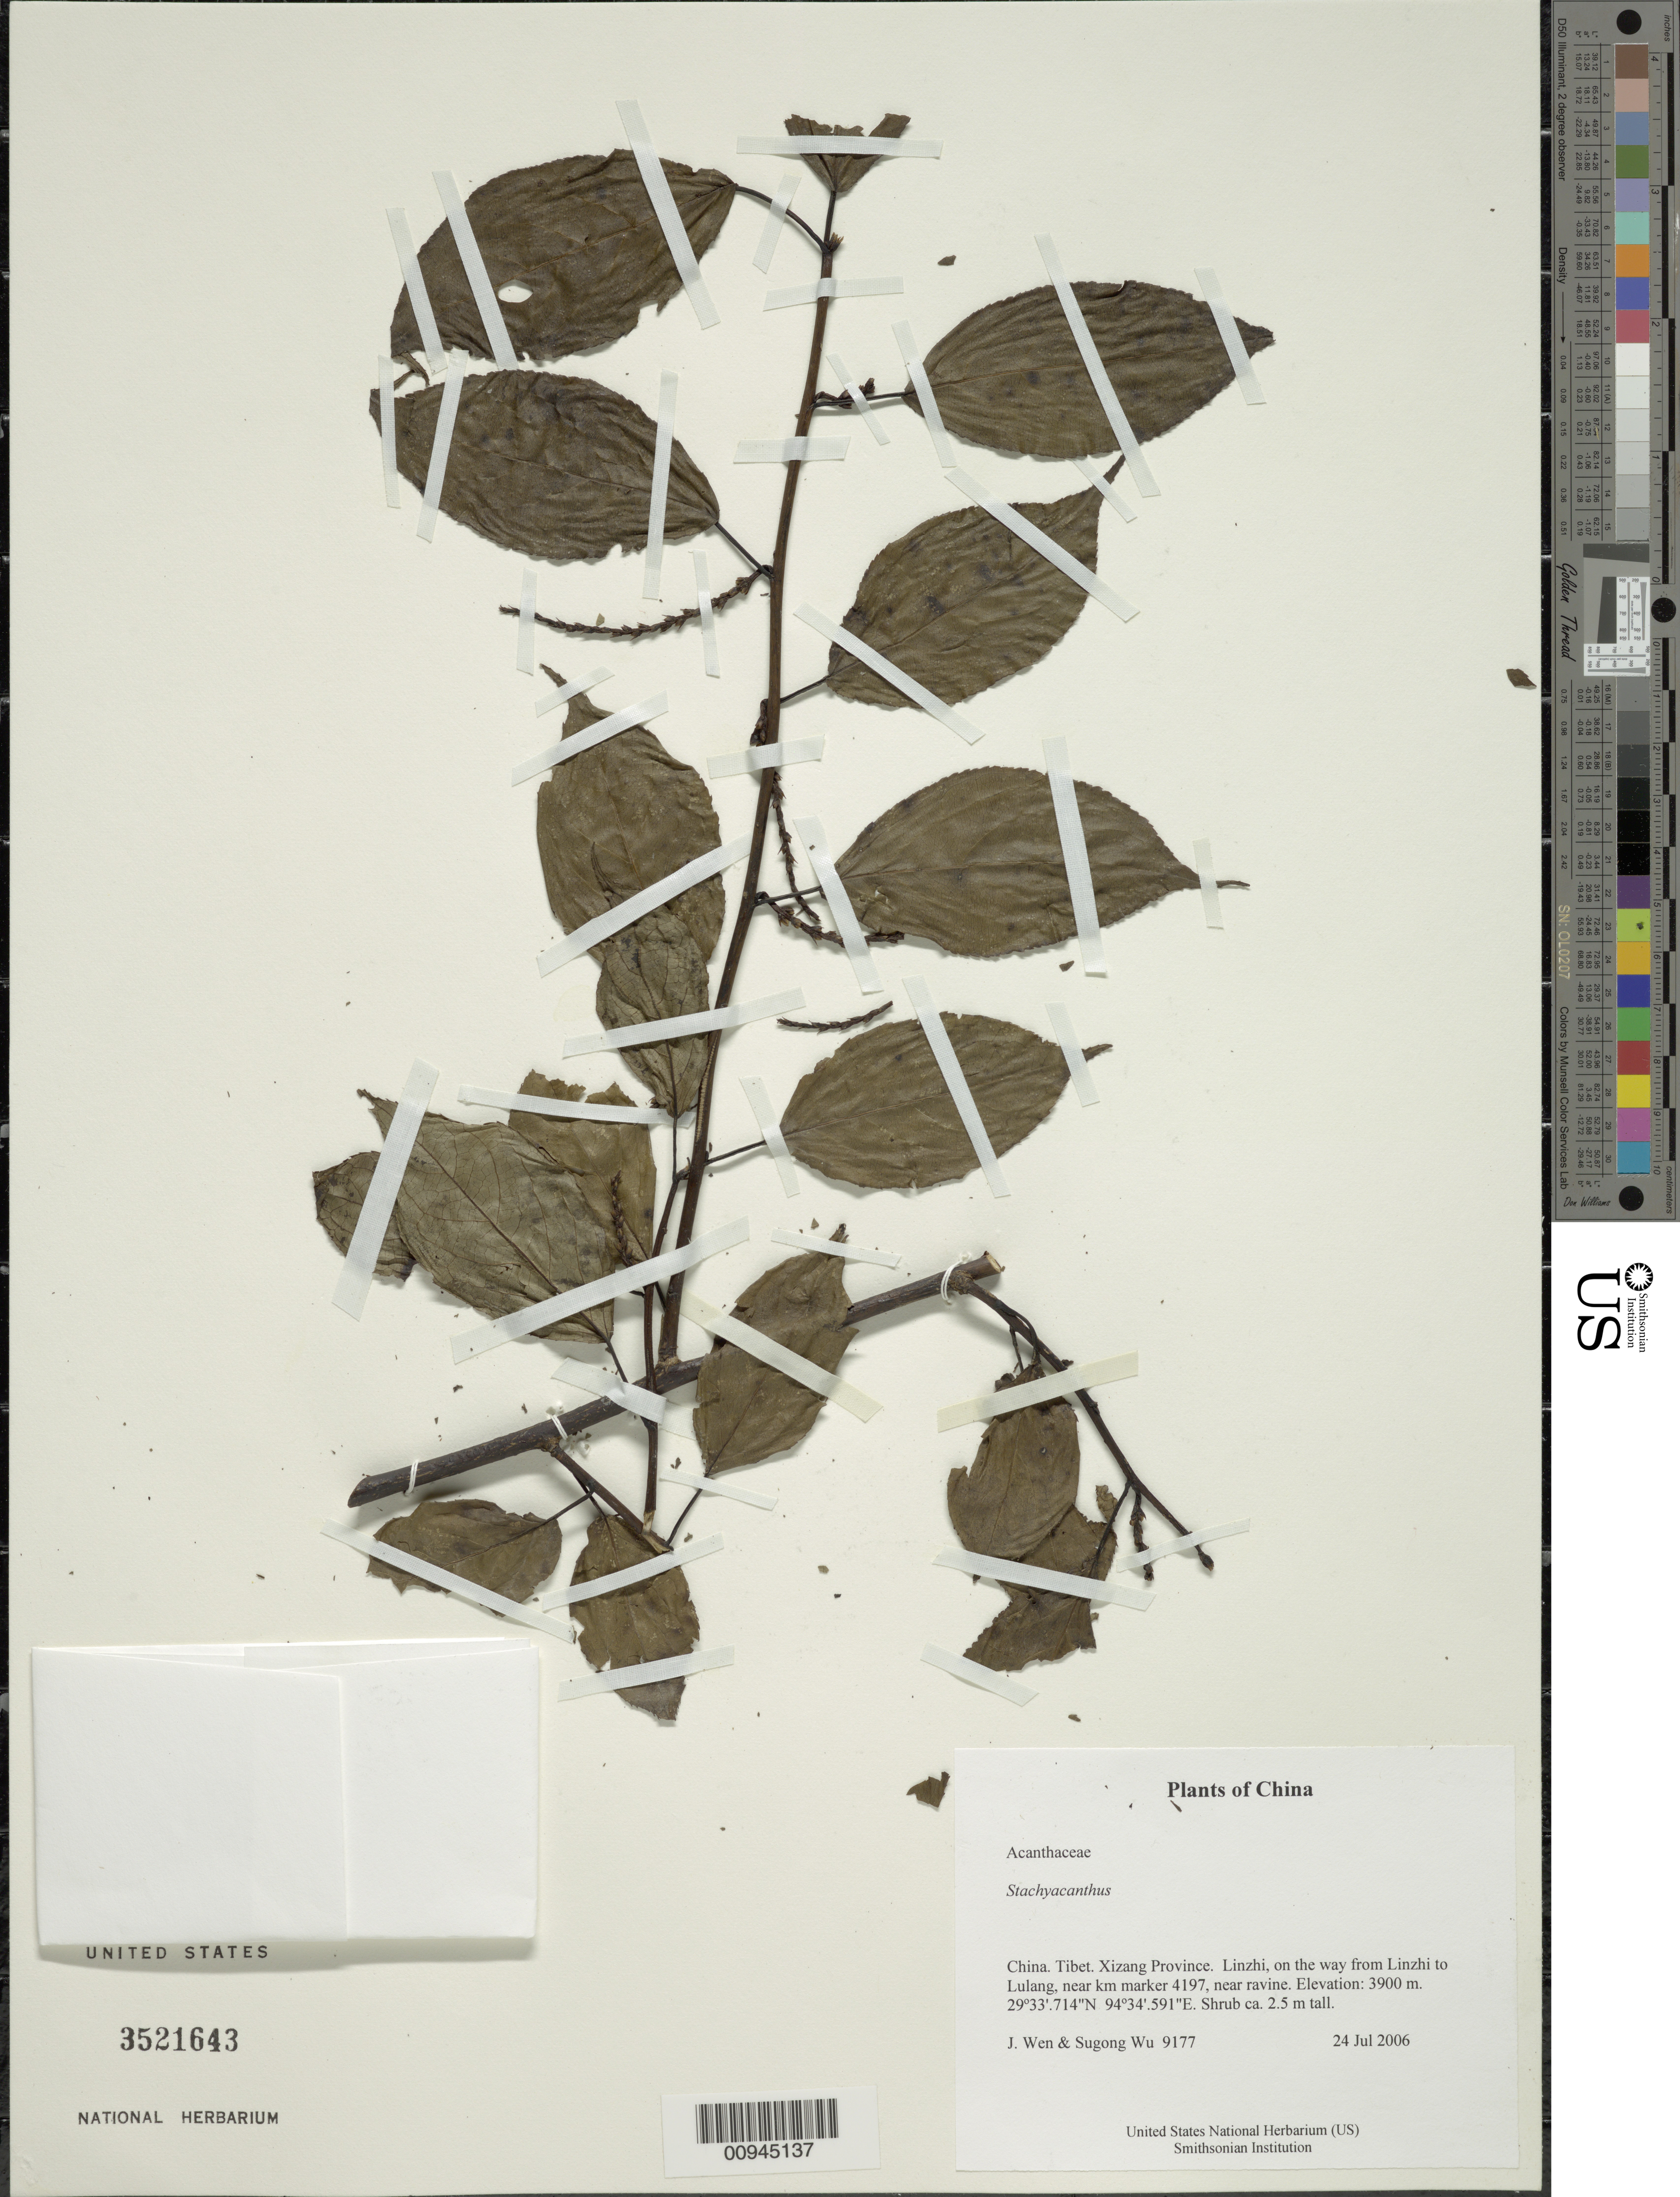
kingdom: Plantae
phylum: Tracheophyta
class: Magnoliopsida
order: Lamiales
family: Acanthaceae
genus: Stachyacanthus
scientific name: Stachyacanthus sp.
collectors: J. Wen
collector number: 9177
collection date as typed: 24 Jul 2006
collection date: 2006-07-24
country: China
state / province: Xizang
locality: Xizang Province. Linzhi, on the way from Linzhi to Lulang, near km marker 4197, near ravine.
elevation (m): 3900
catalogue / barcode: US 3521643